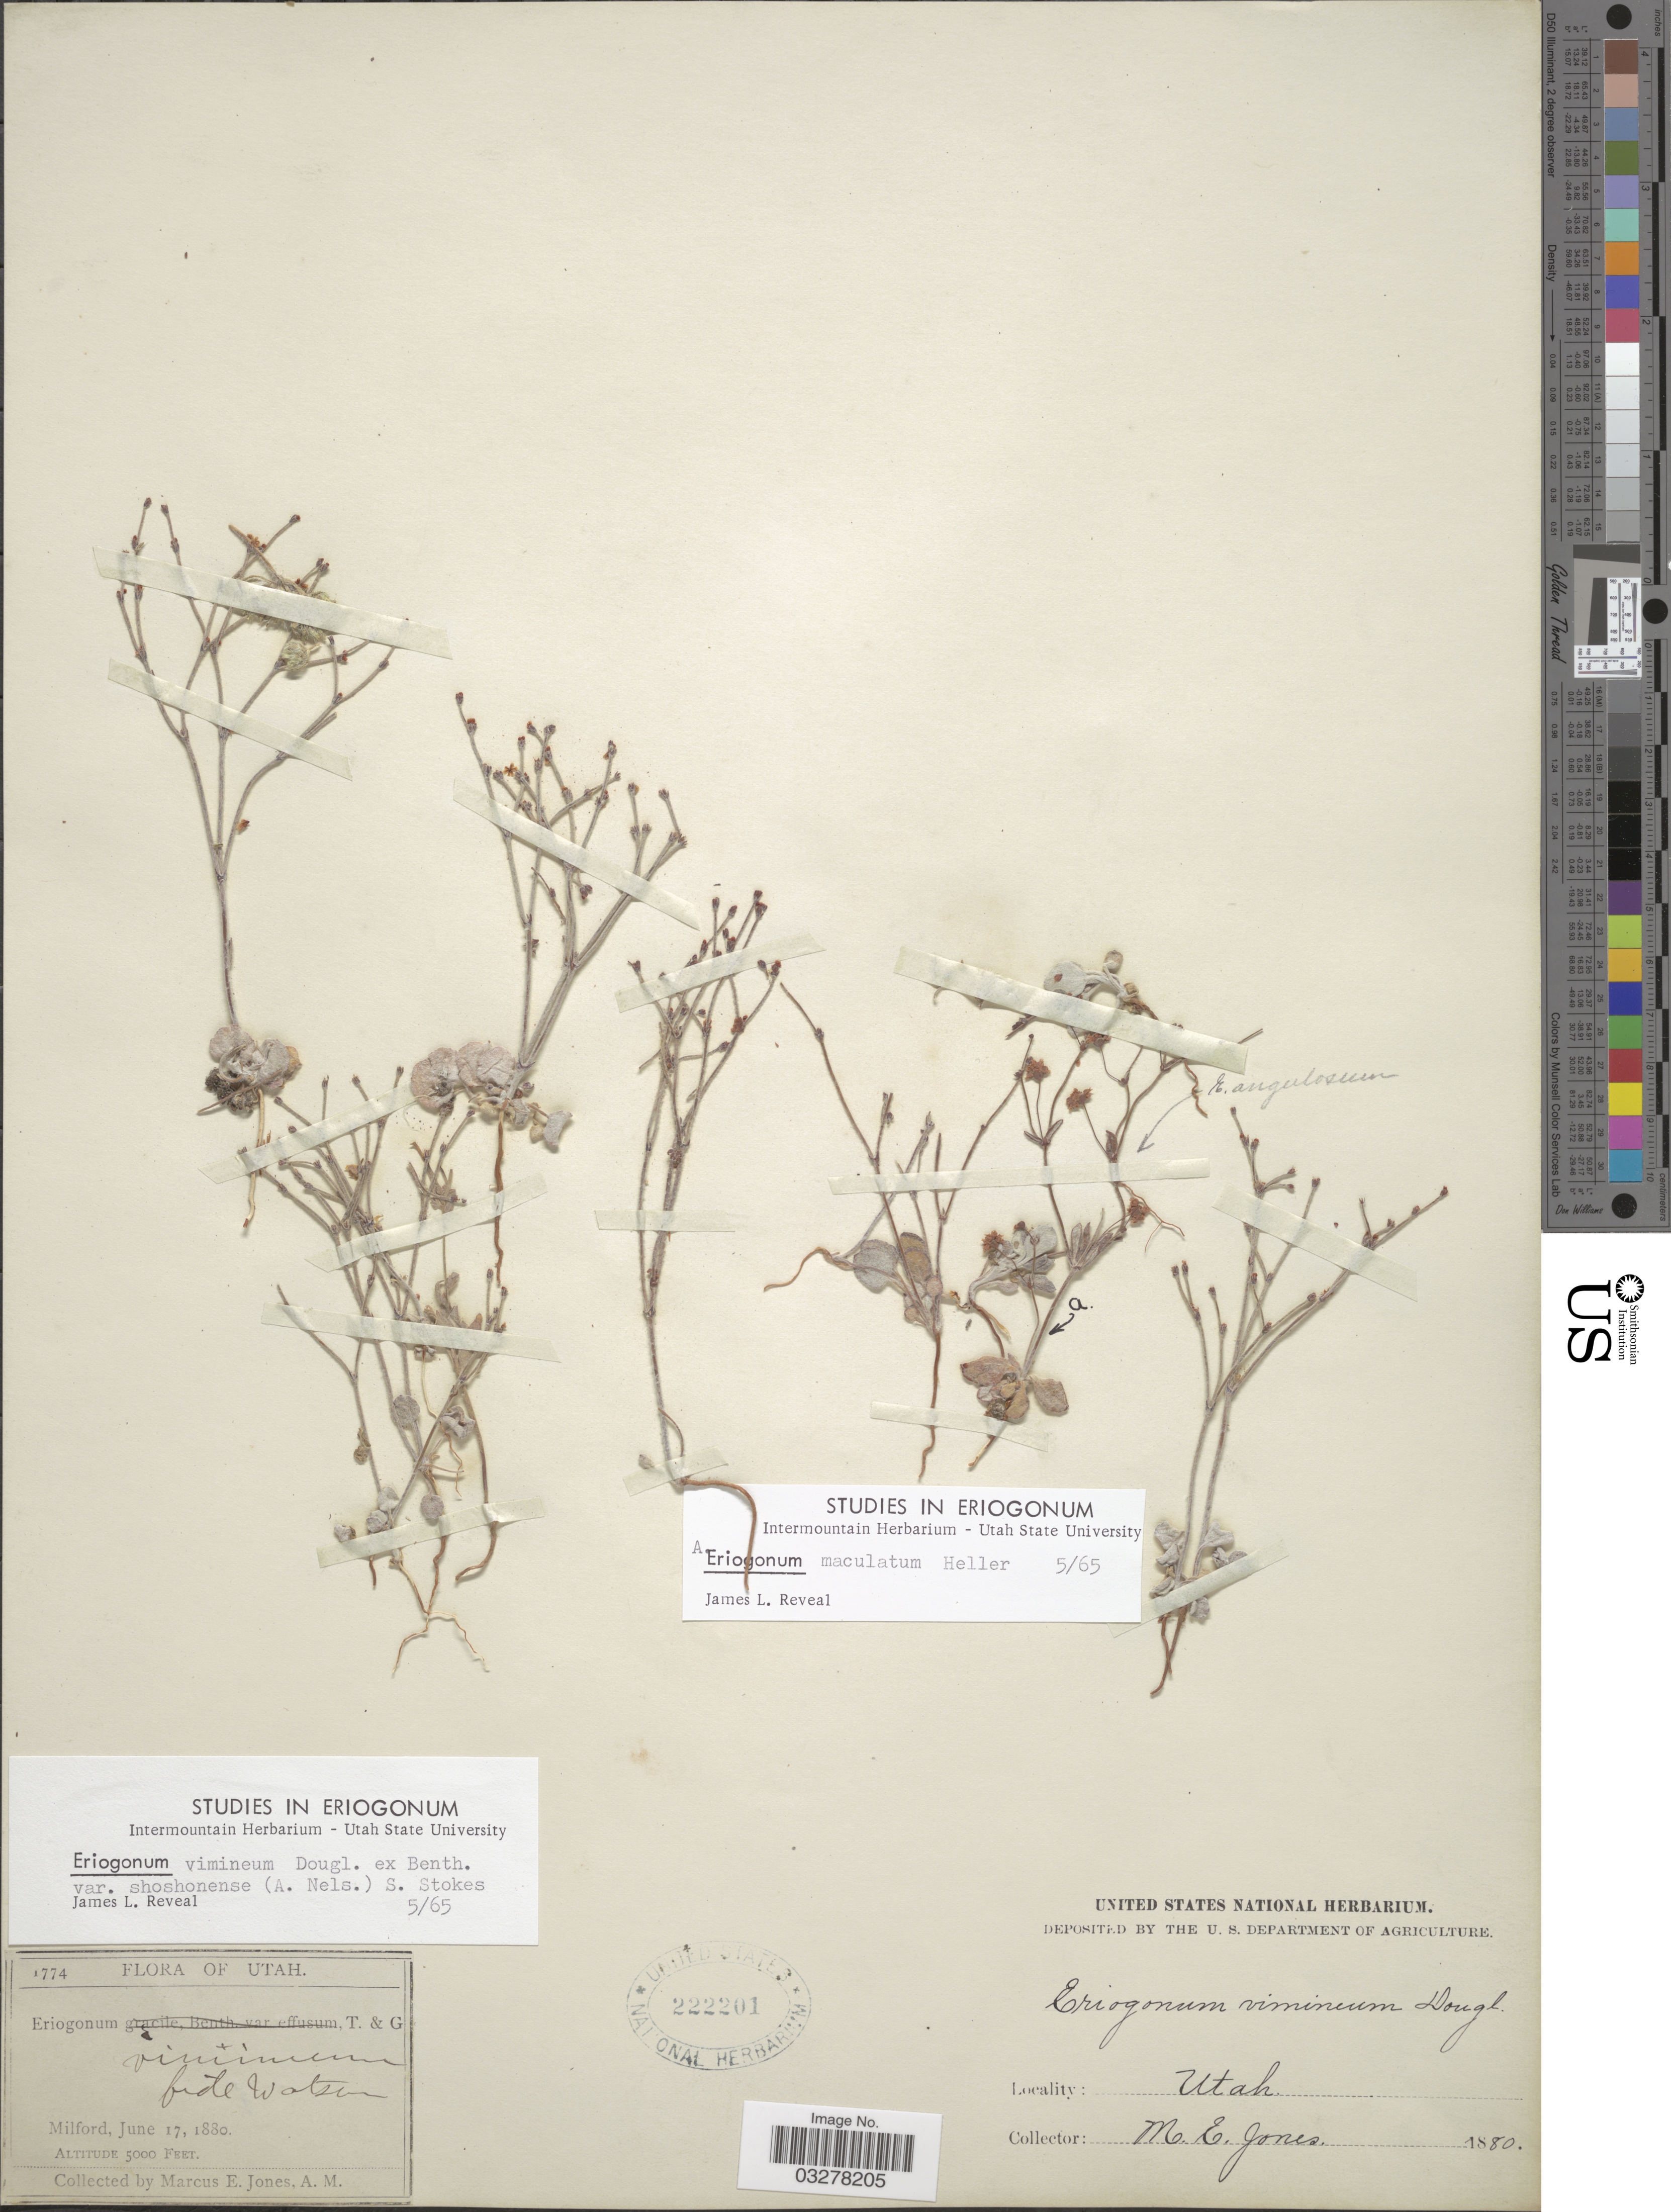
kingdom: Plantae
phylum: Tracheophyta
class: Magnoliopsida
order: Caryophyllales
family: Polygonaceae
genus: Eriogonum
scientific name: Eriogonum maculatum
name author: A. Heller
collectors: M. E. Jones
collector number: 1774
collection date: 1880-06-17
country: United States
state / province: Utah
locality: Milford.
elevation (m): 1524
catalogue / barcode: US 222201